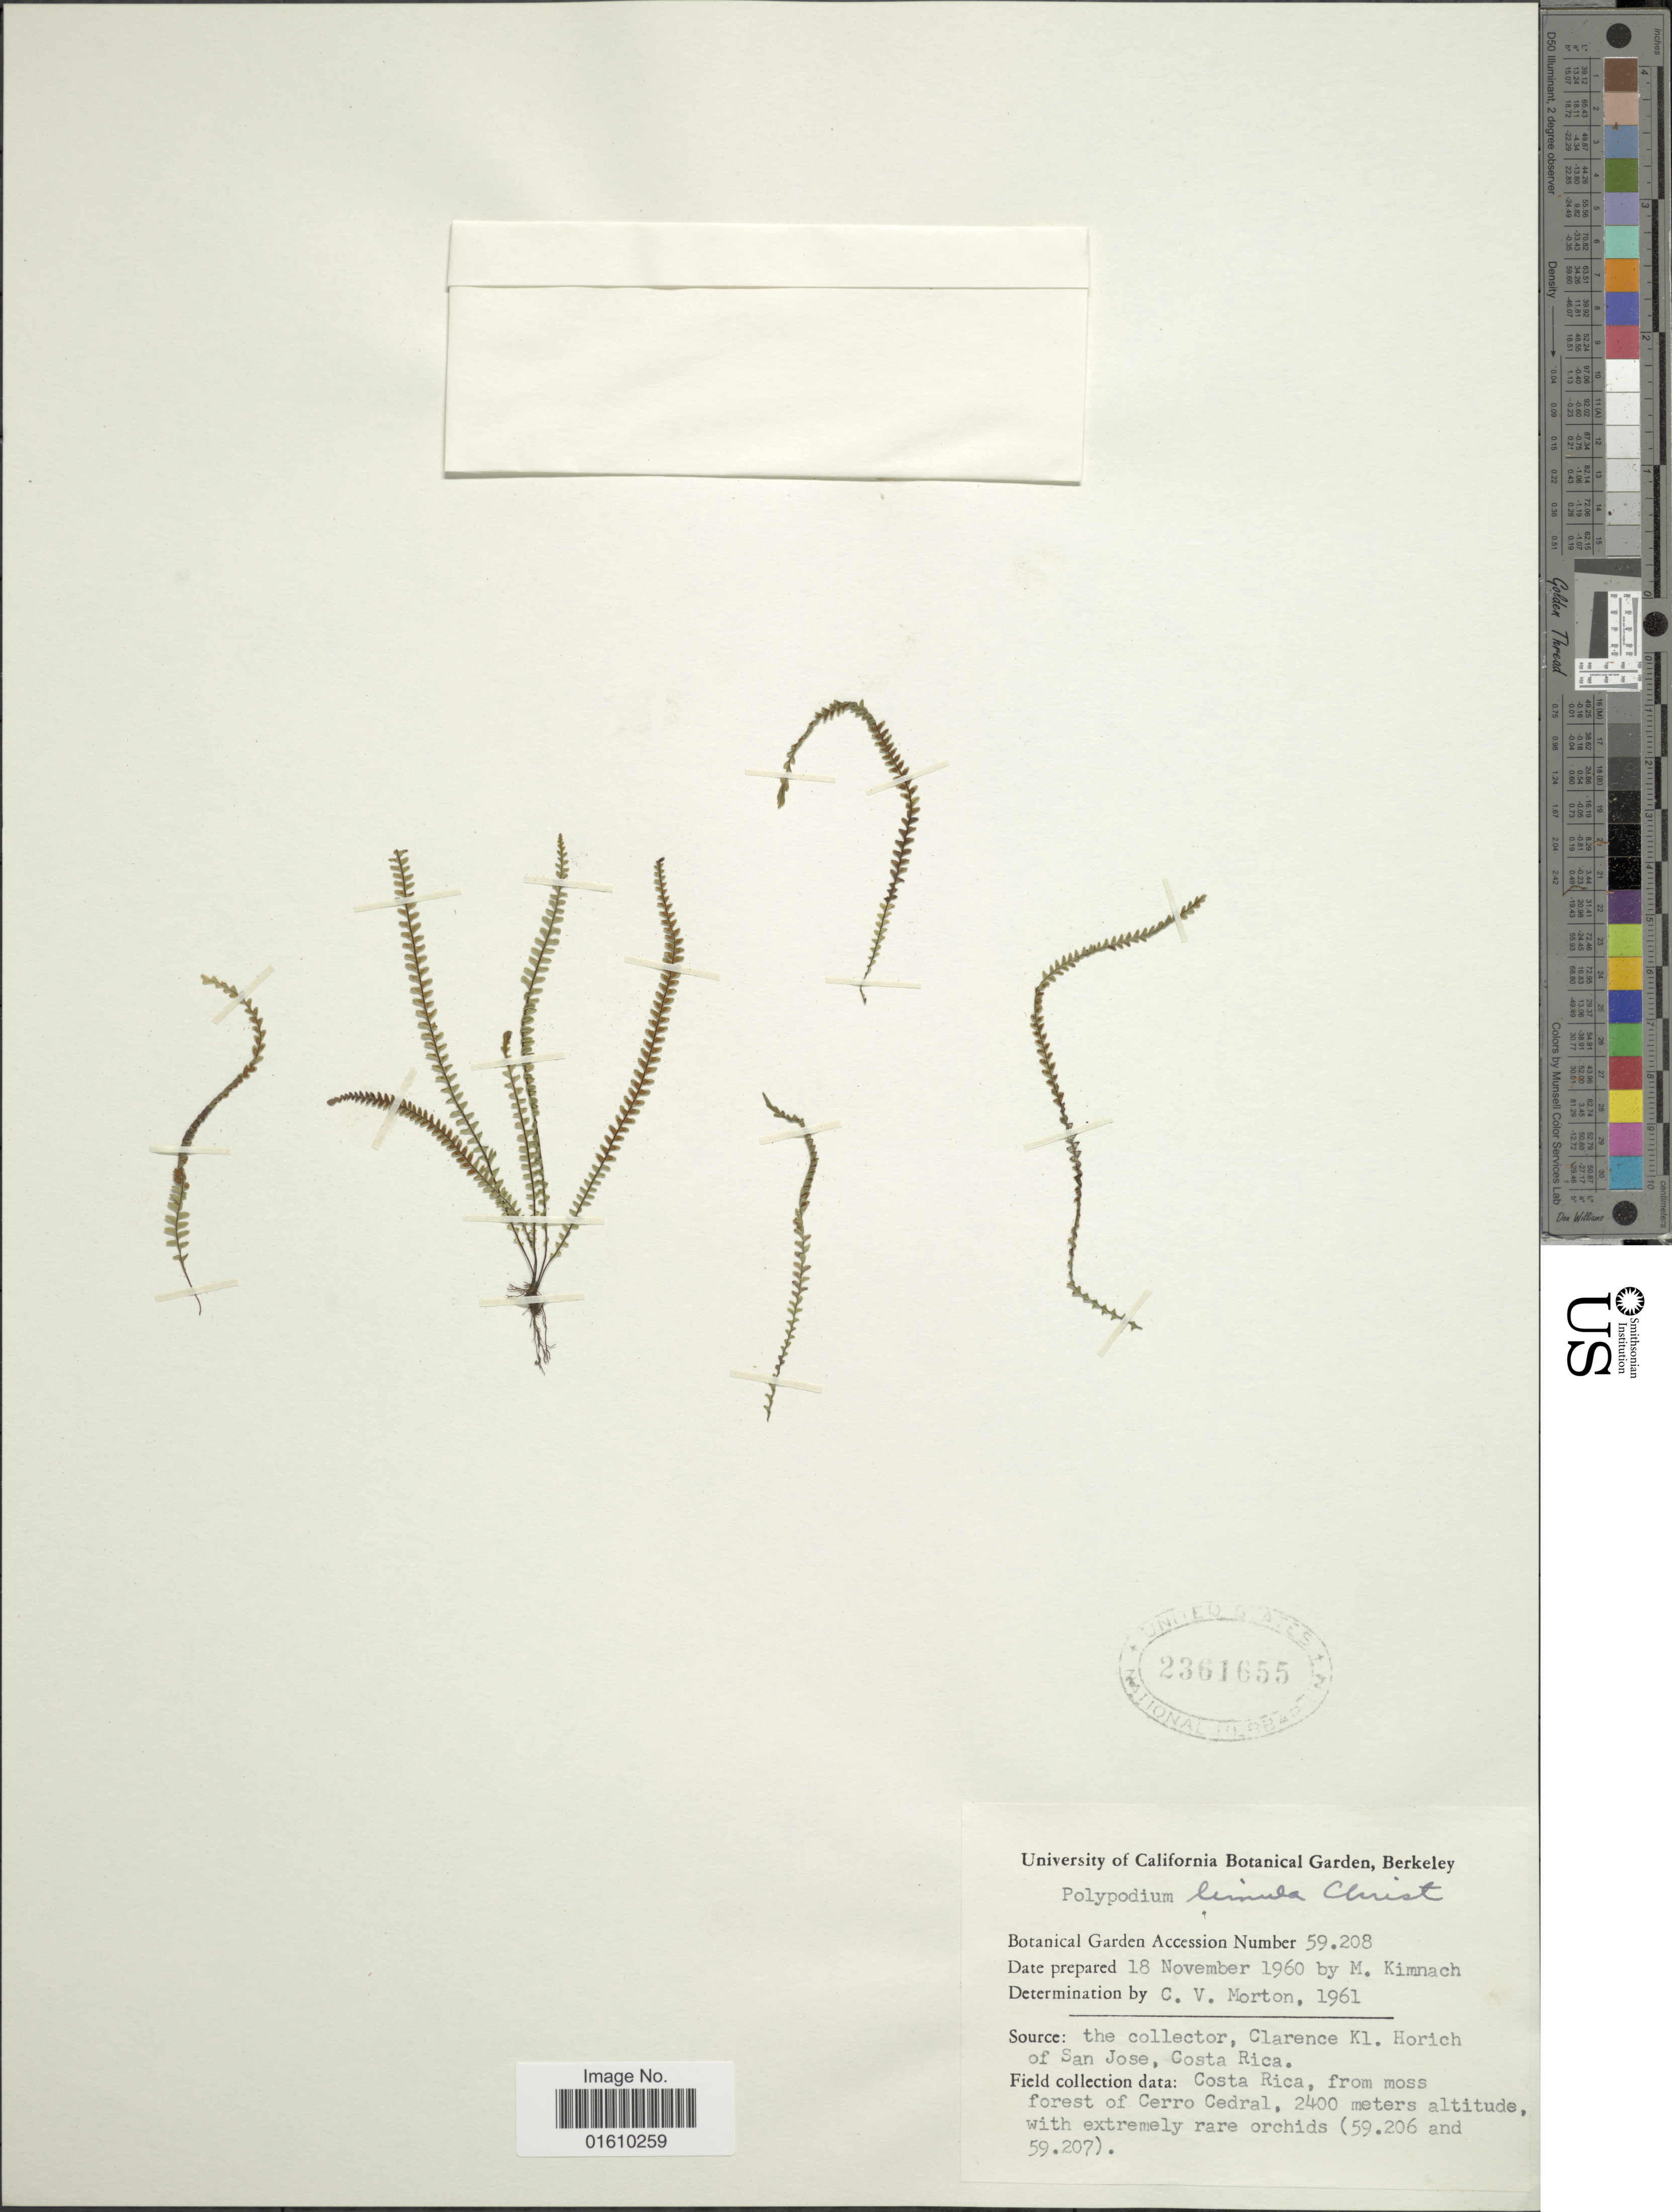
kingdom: Plantae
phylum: Tracheophyta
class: Polypodiopsida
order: Polypodiales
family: Polypodiaceae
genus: Stenogrammitis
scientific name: Stenogrammitis limula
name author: (Christ) Labiak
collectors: M. W. Kimnach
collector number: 59208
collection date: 1960-11-18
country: United States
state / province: California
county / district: Alameda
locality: University of California Botanical Garden, Berkeley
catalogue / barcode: US 2361655